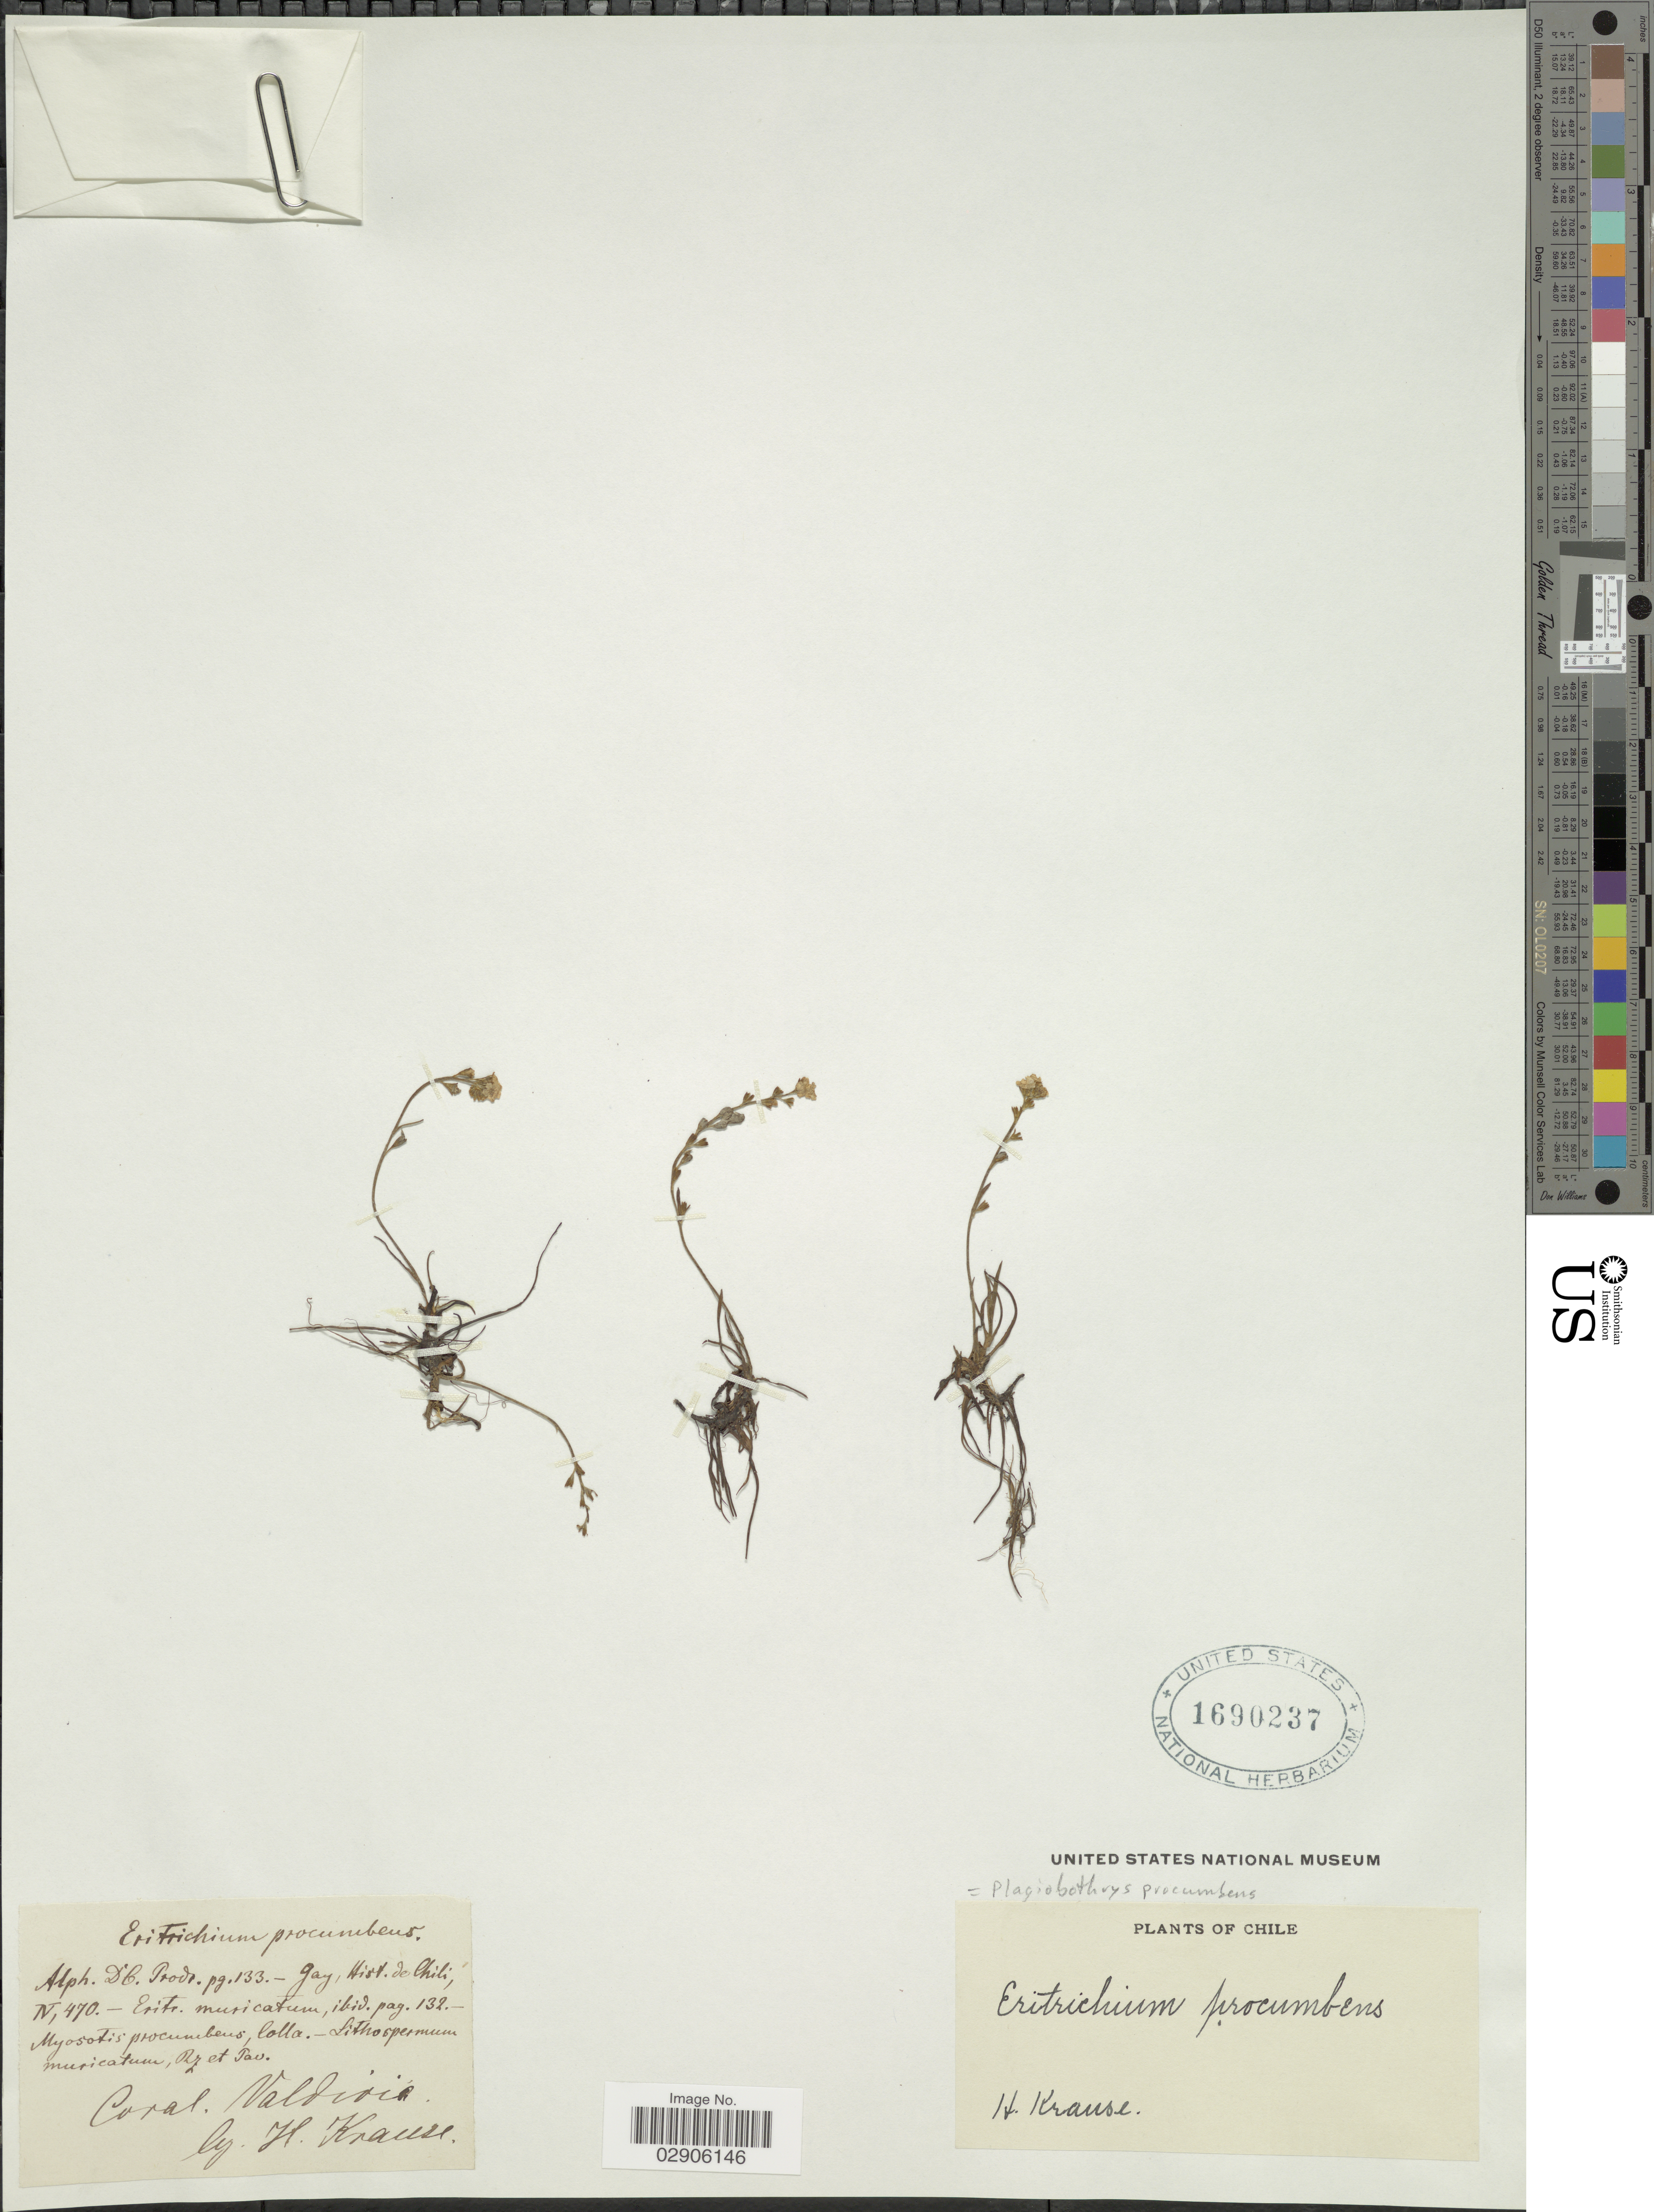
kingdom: Plantae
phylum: Tracheophyta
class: Magnoliopsida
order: Boraginales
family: Boraginaceae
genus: Plagiobothrys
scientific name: Plagiobothrys procumbens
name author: (Colla) Colla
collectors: H. Krause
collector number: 470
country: Chile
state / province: Los Ríos (XIV)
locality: Coral, Valdivia.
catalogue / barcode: US 1690237